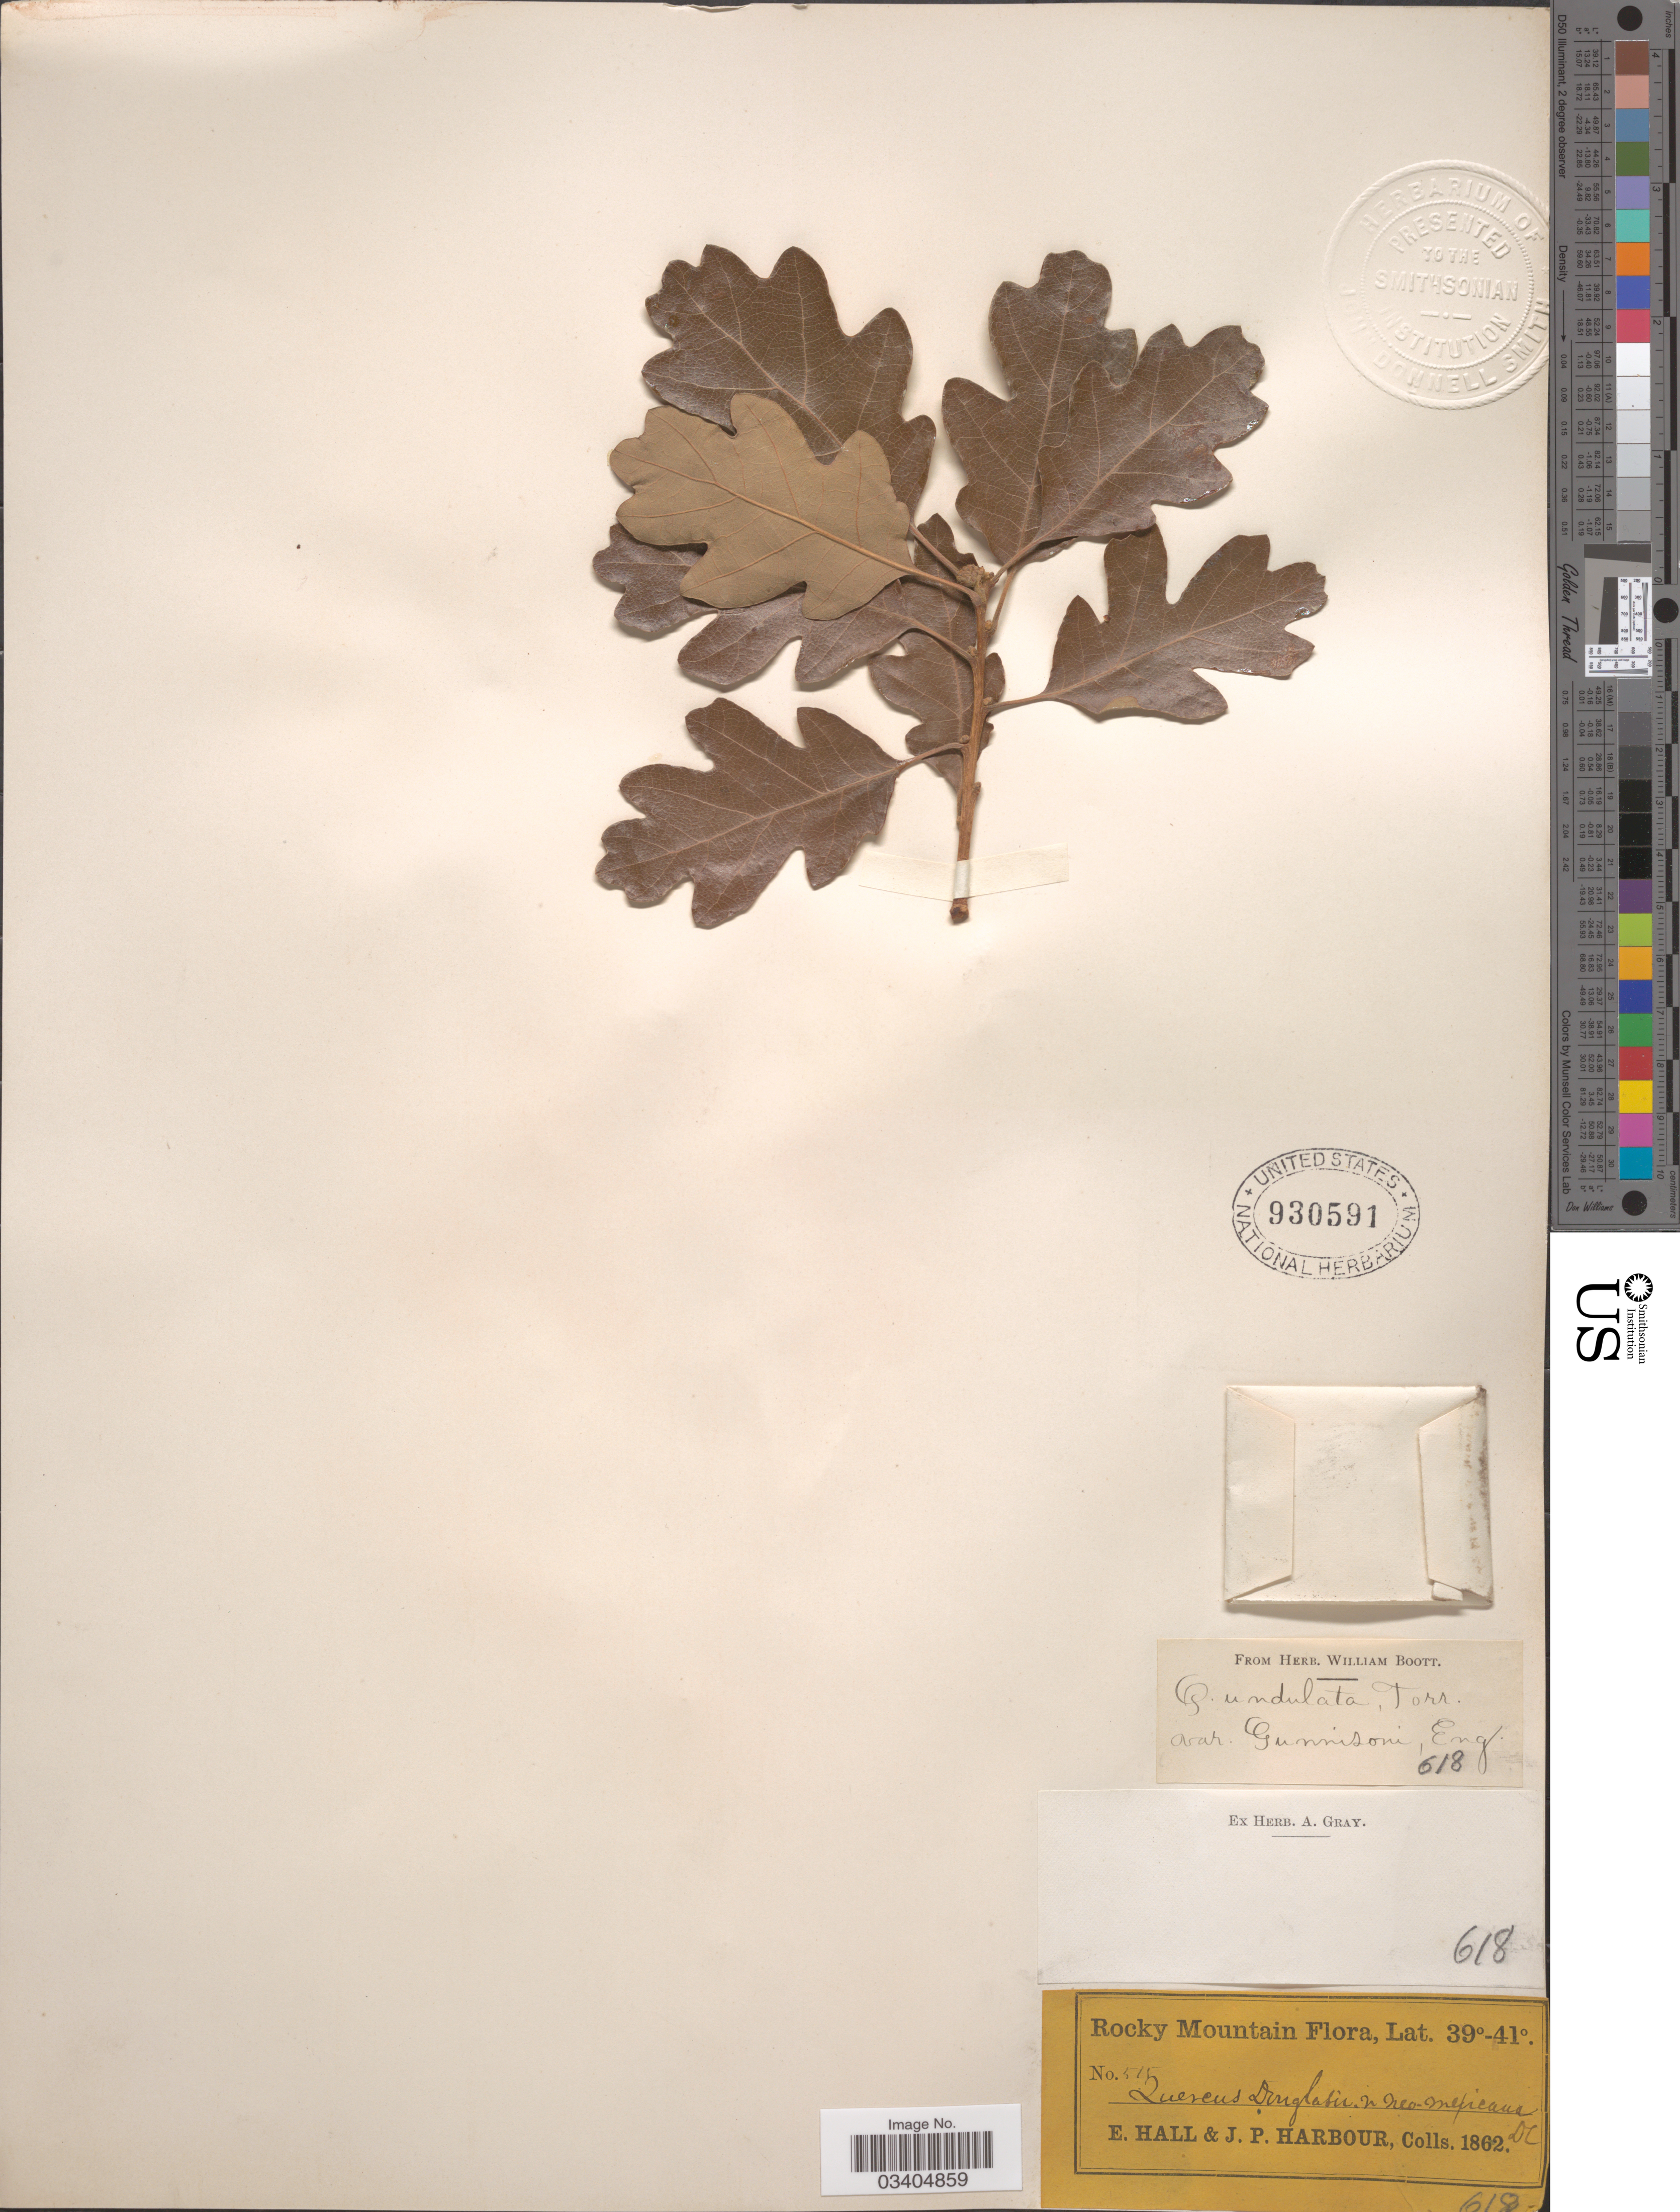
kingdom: Plantae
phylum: Tracheophyta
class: Magnoliopsida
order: Fagales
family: Fagaceae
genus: Quercus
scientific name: Quercus gambelii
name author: Nutt.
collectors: E. Hall & J. Harbour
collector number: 515*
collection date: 1862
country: United States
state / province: Colorado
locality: Rocky Mountain.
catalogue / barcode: US 930591